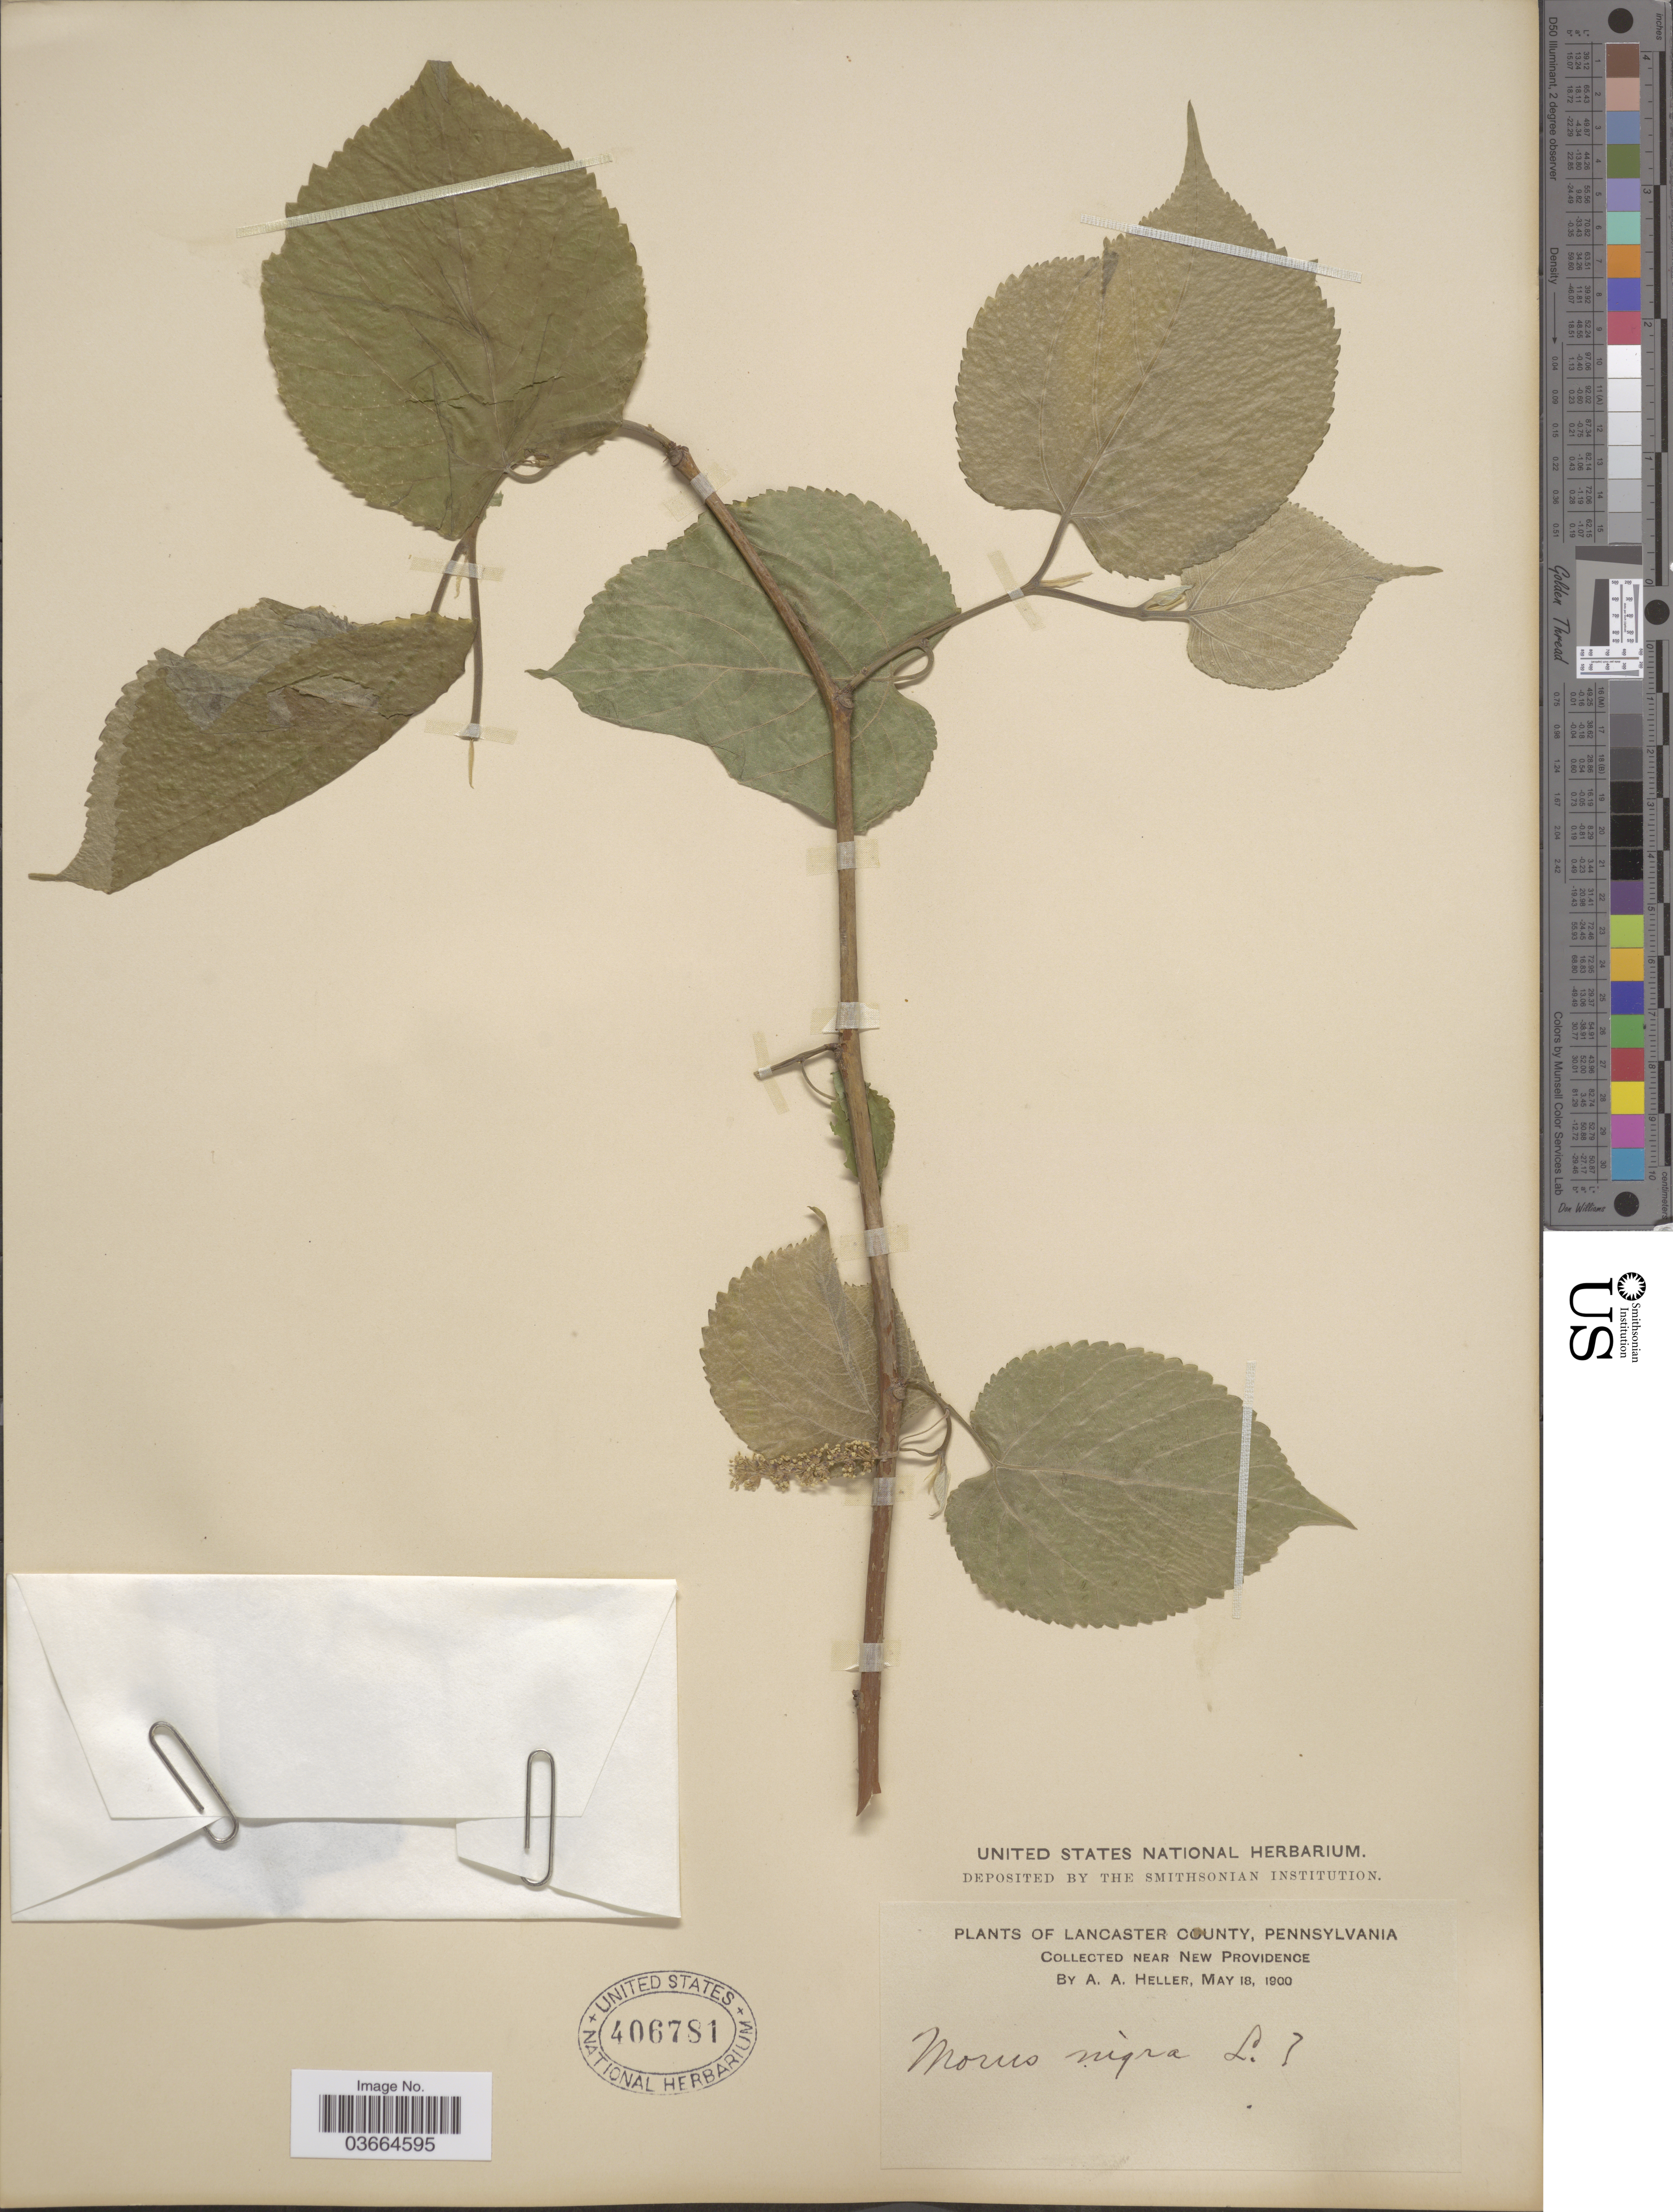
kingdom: Plantae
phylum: Tracheophyta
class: Magnoliopsida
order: Rosales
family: Moraceae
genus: Morus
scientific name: Morus rubra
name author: L.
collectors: A. A. Heller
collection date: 1900-05-18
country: United States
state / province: Pennsylvania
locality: Lancaster County, near New Providence.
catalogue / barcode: US 406781